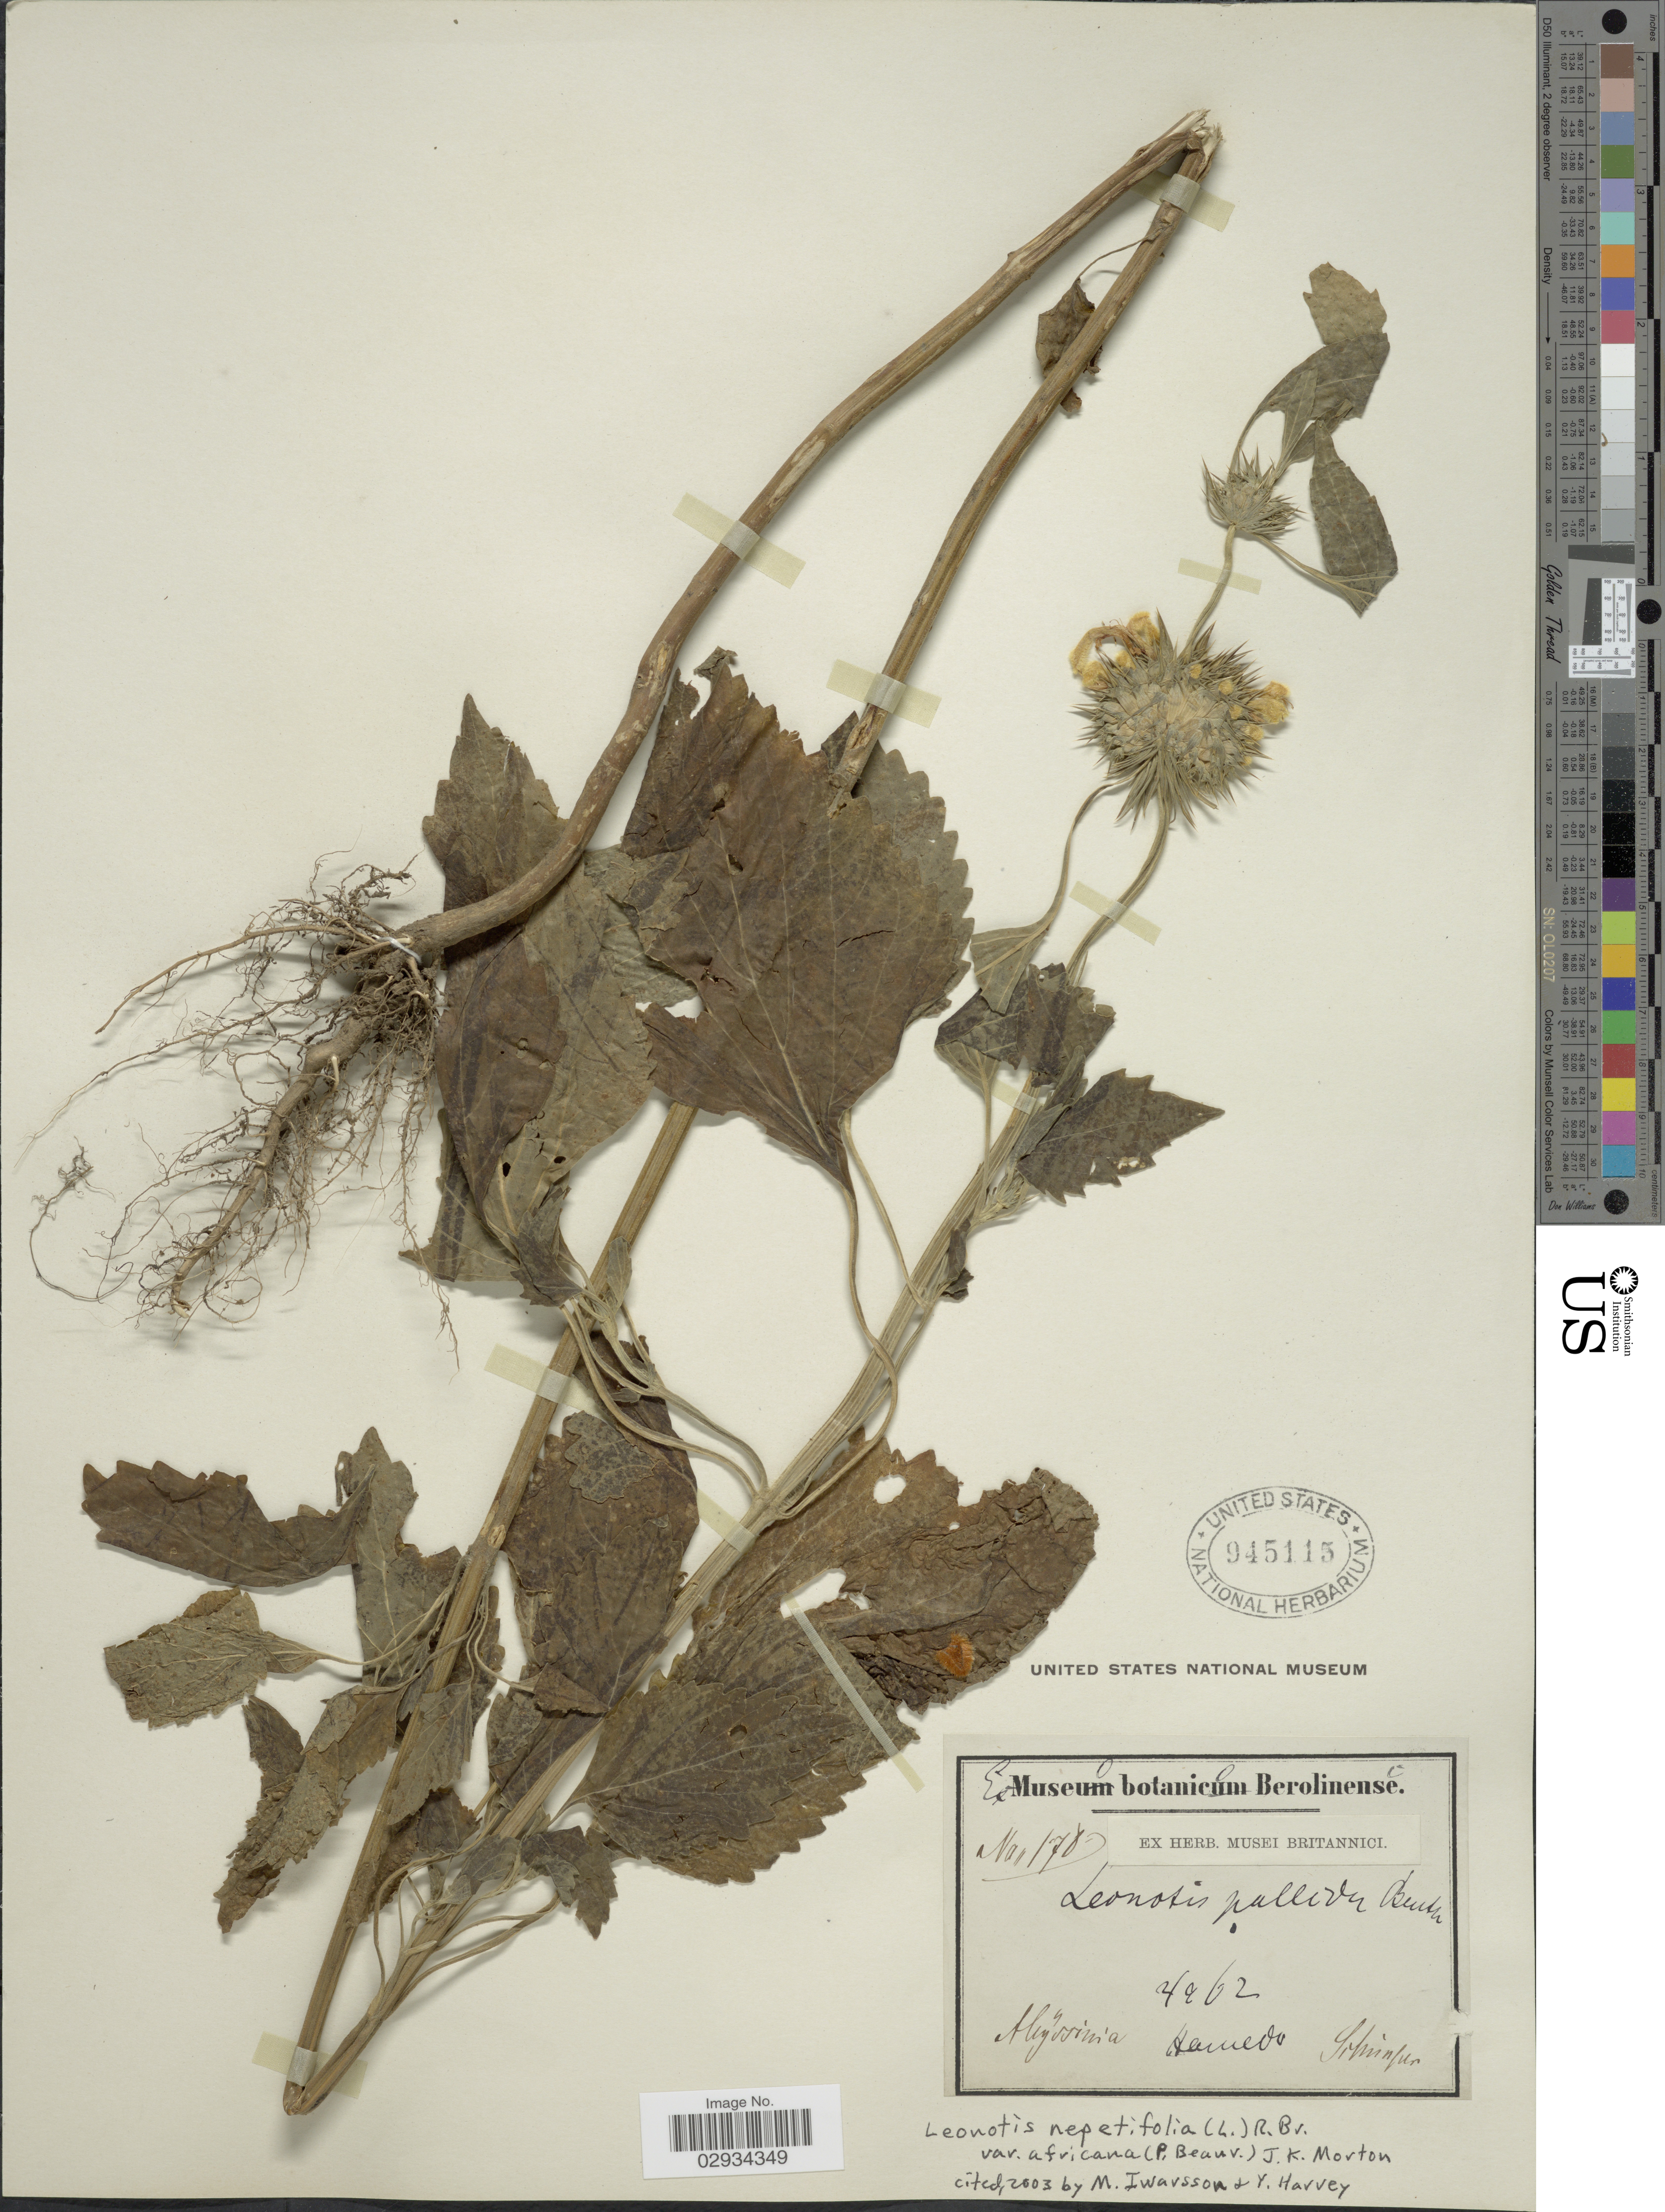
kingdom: Plantae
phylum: Tracheophyta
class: Magnoliopsida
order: Lamiales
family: Lamiaceae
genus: Leonotis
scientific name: Leonotis nepetifolia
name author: (L.) R. Br.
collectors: -. Schimper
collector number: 178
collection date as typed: Transcribed d/m/y: 2/9/62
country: Eritrea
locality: Abyssinia, Hamedo.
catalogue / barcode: US 945115